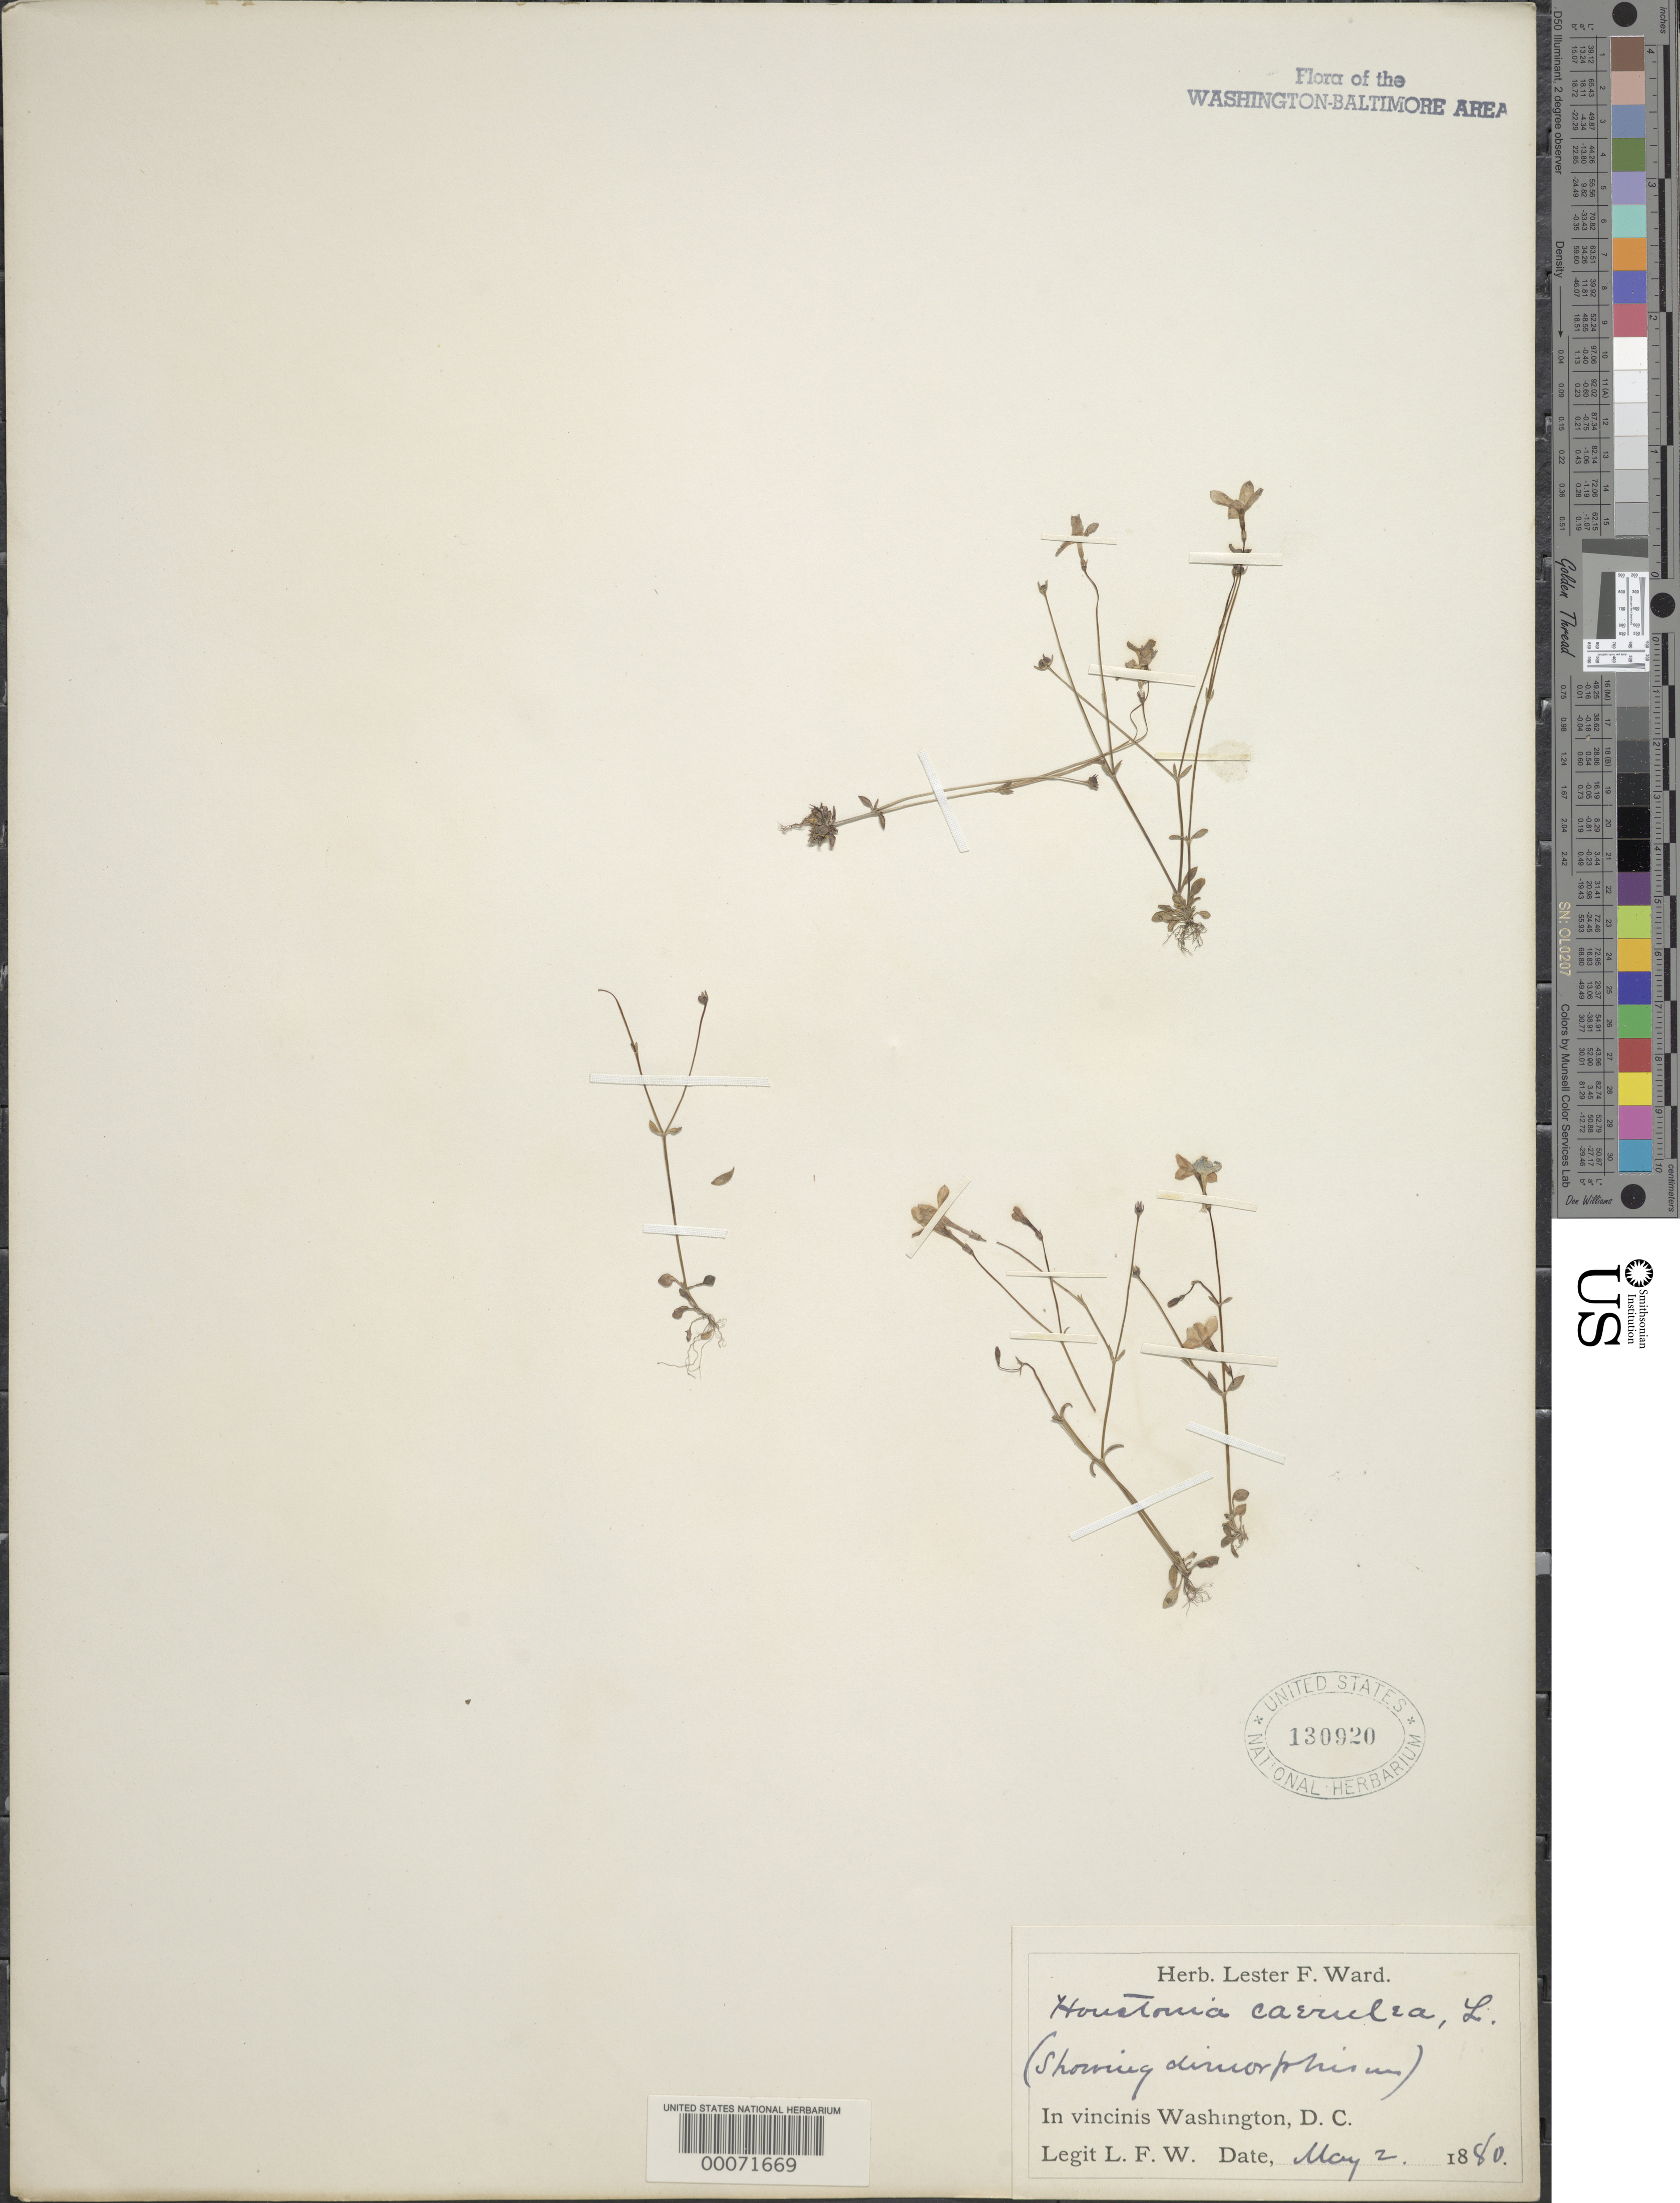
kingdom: Plantae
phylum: Tracheophyta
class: Magnoliopsida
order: Gentianales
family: Rubiaceae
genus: Houstonia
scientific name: Houstonia caerulea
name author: L.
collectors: L. F. Ward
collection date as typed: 02 May 1880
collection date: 1880-05-02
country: United States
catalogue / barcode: US 130920